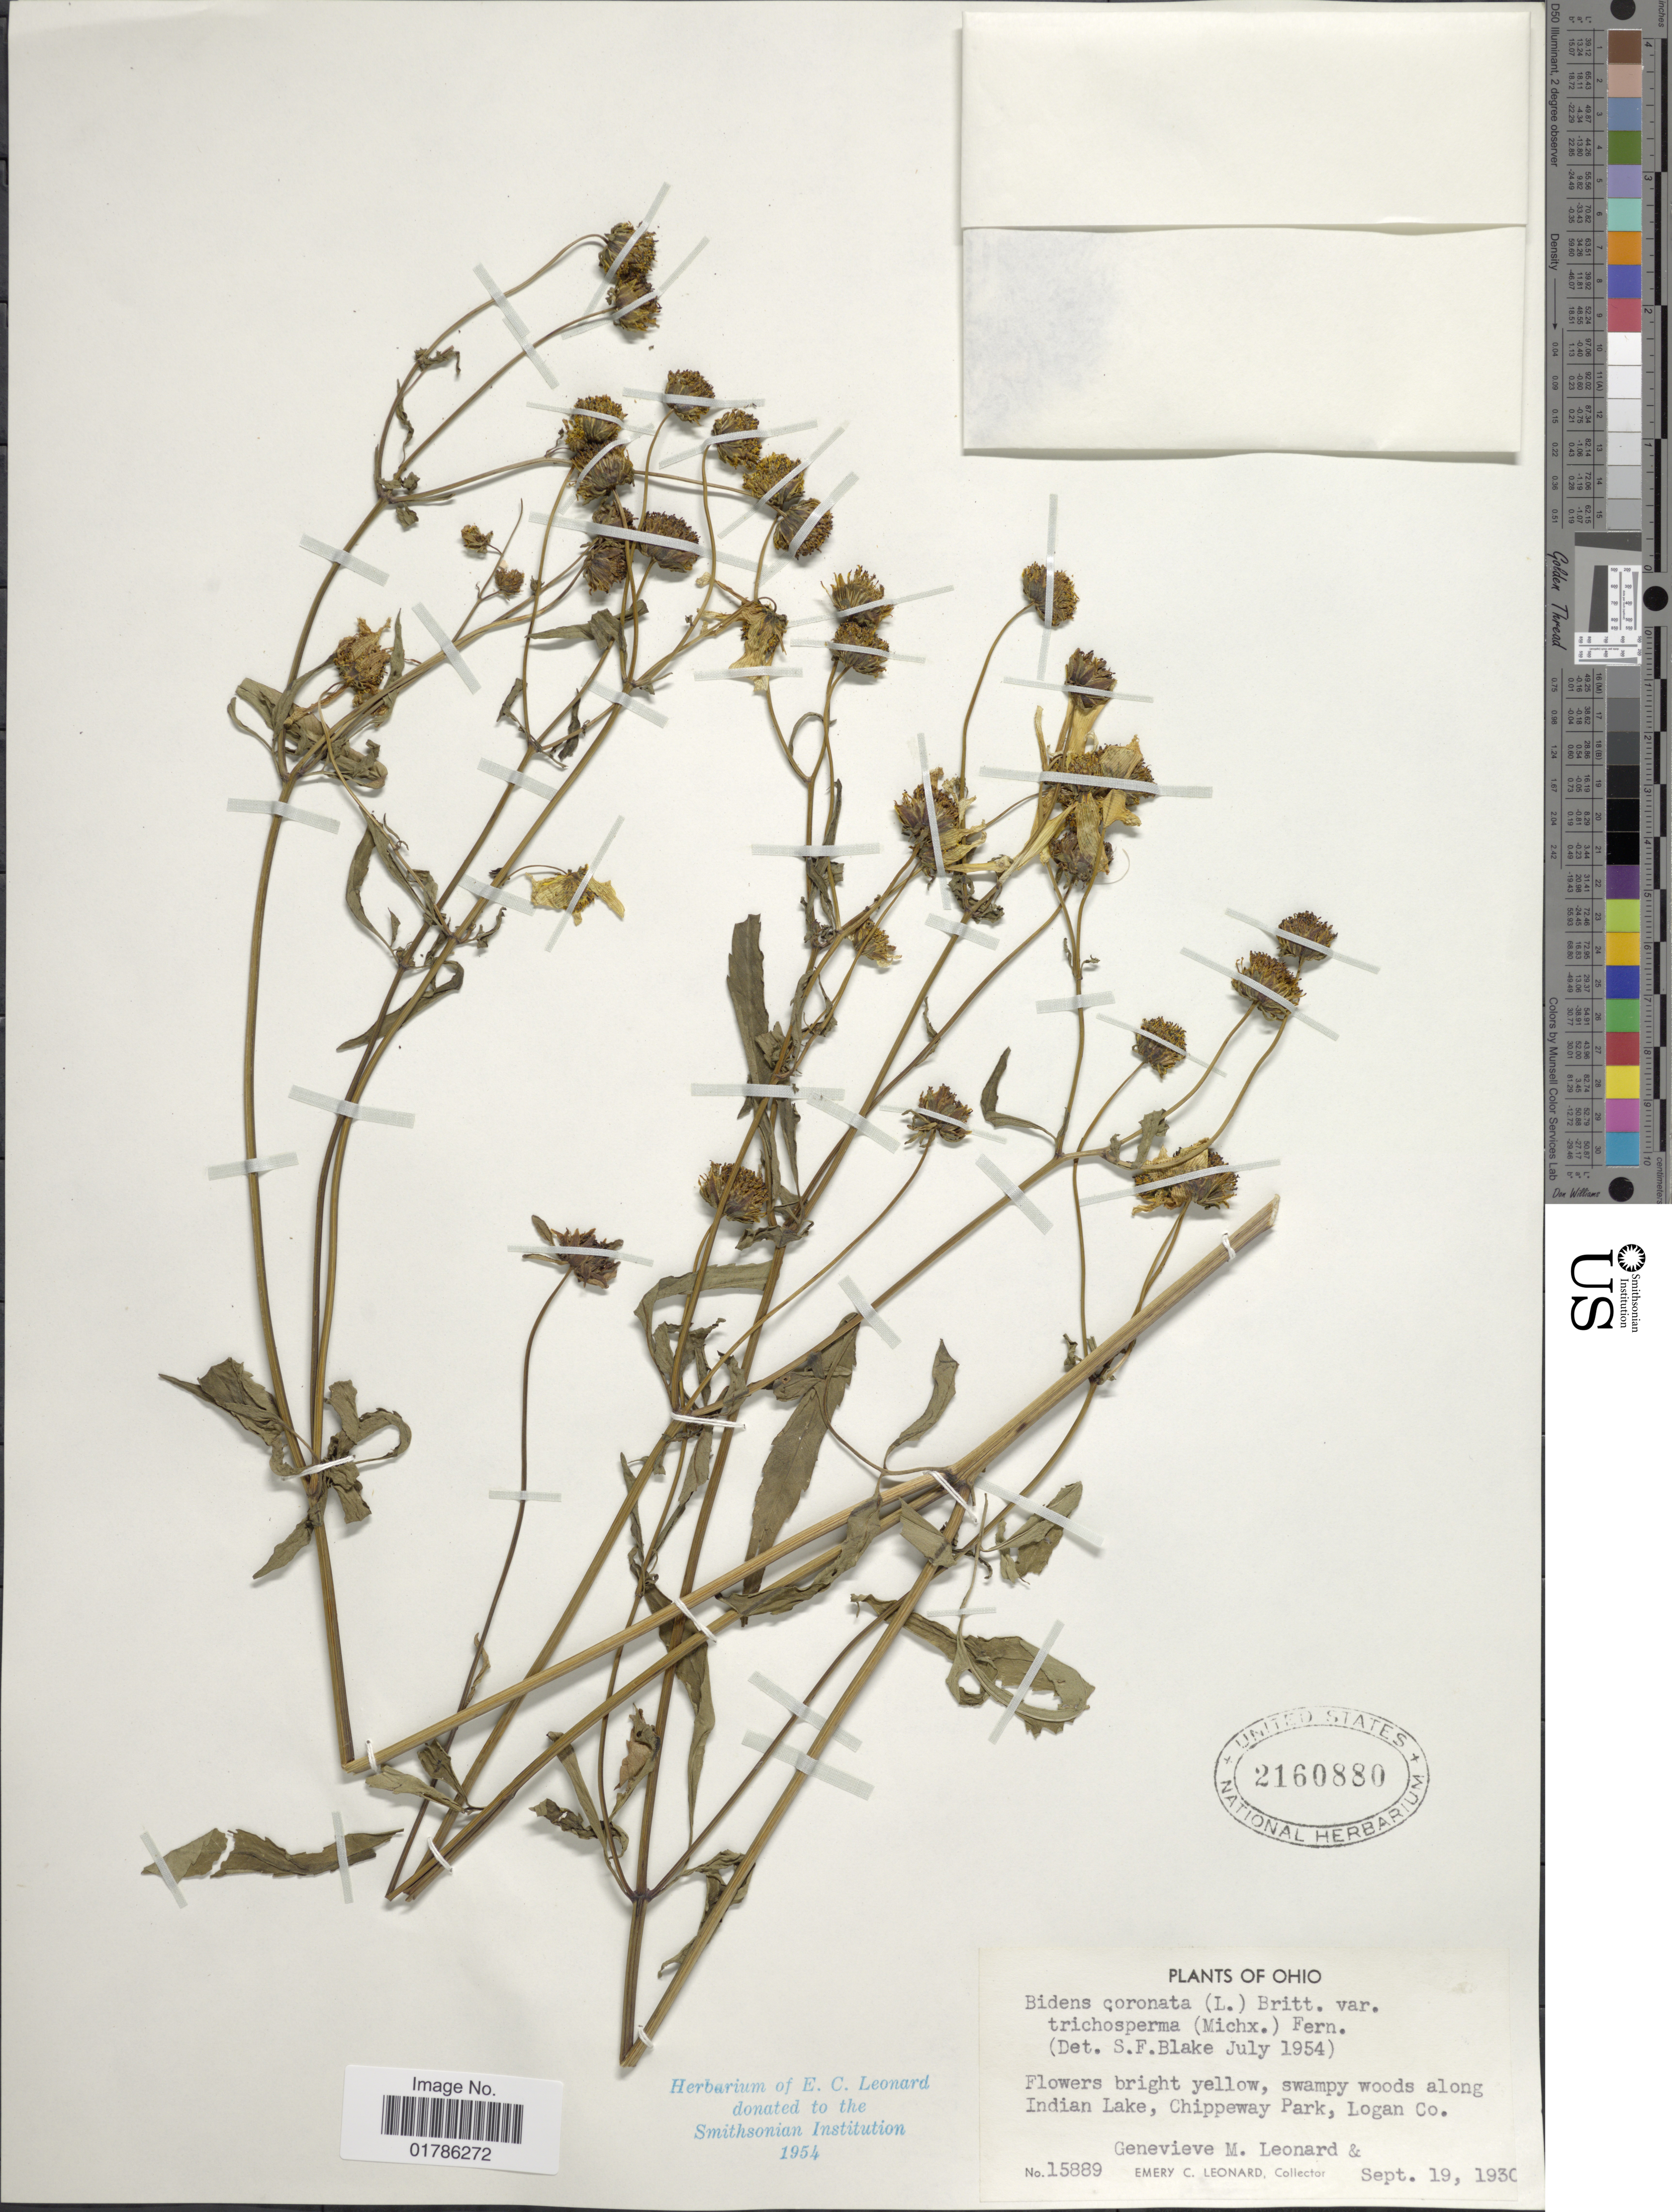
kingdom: Plantae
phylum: Tracheophyta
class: Magnoliopsida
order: Asterales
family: Asteraceae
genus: Bidens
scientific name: Bidens coronata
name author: (L.) Britton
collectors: G. M. Leonard & E. C. Leonard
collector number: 15889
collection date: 1930-09-19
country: United States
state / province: Ohio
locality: Along Indian Lake, Chippeway Park, Logan Co.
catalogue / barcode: US 2160880